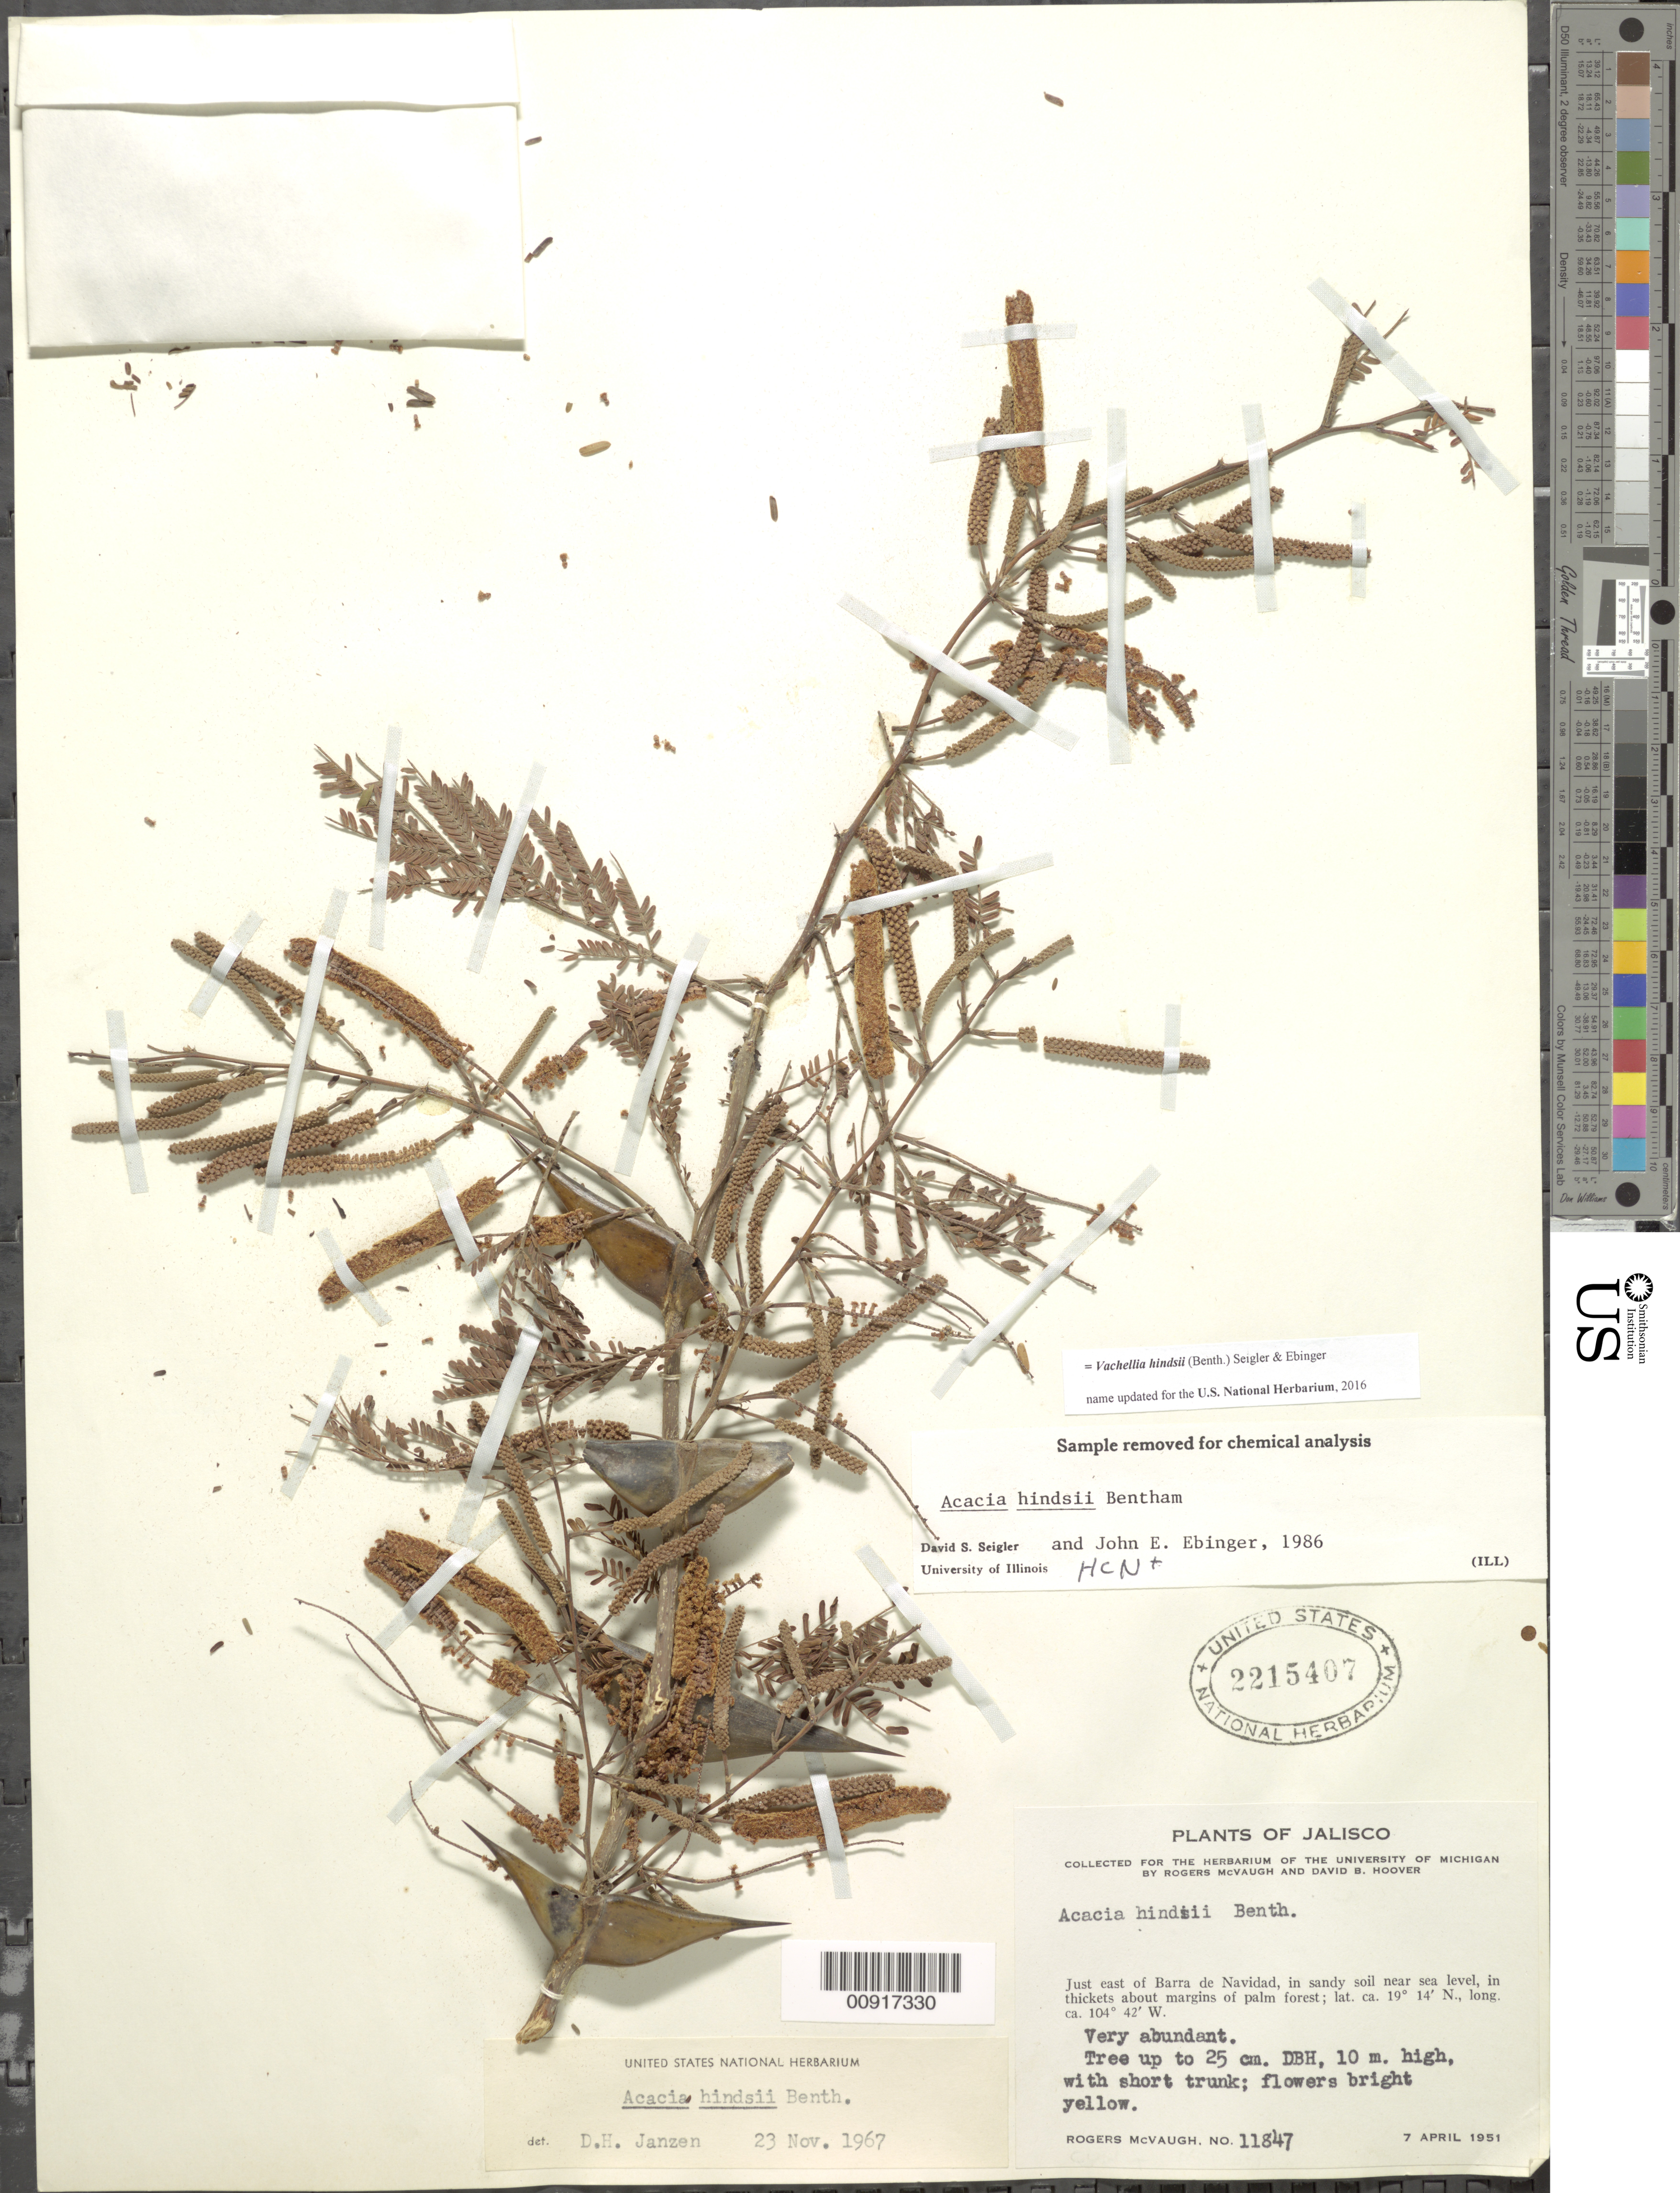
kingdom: Plantae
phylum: Tracheophyta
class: Magnoliopsida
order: Fabales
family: Fabaceae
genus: Vachellia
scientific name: Vachellia hindsii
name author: (Benth.) Seigler & Ebinger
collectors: R. McVaugh & D. B. Hoover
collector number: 11847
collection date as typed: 07 Apr 1951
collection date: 1951-04-07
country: Mexico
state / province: Jalisco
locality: Just east of Barra de Navidad.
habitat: In sandy soil, in thickets about margins of palm forest.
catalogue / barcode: US 2215407